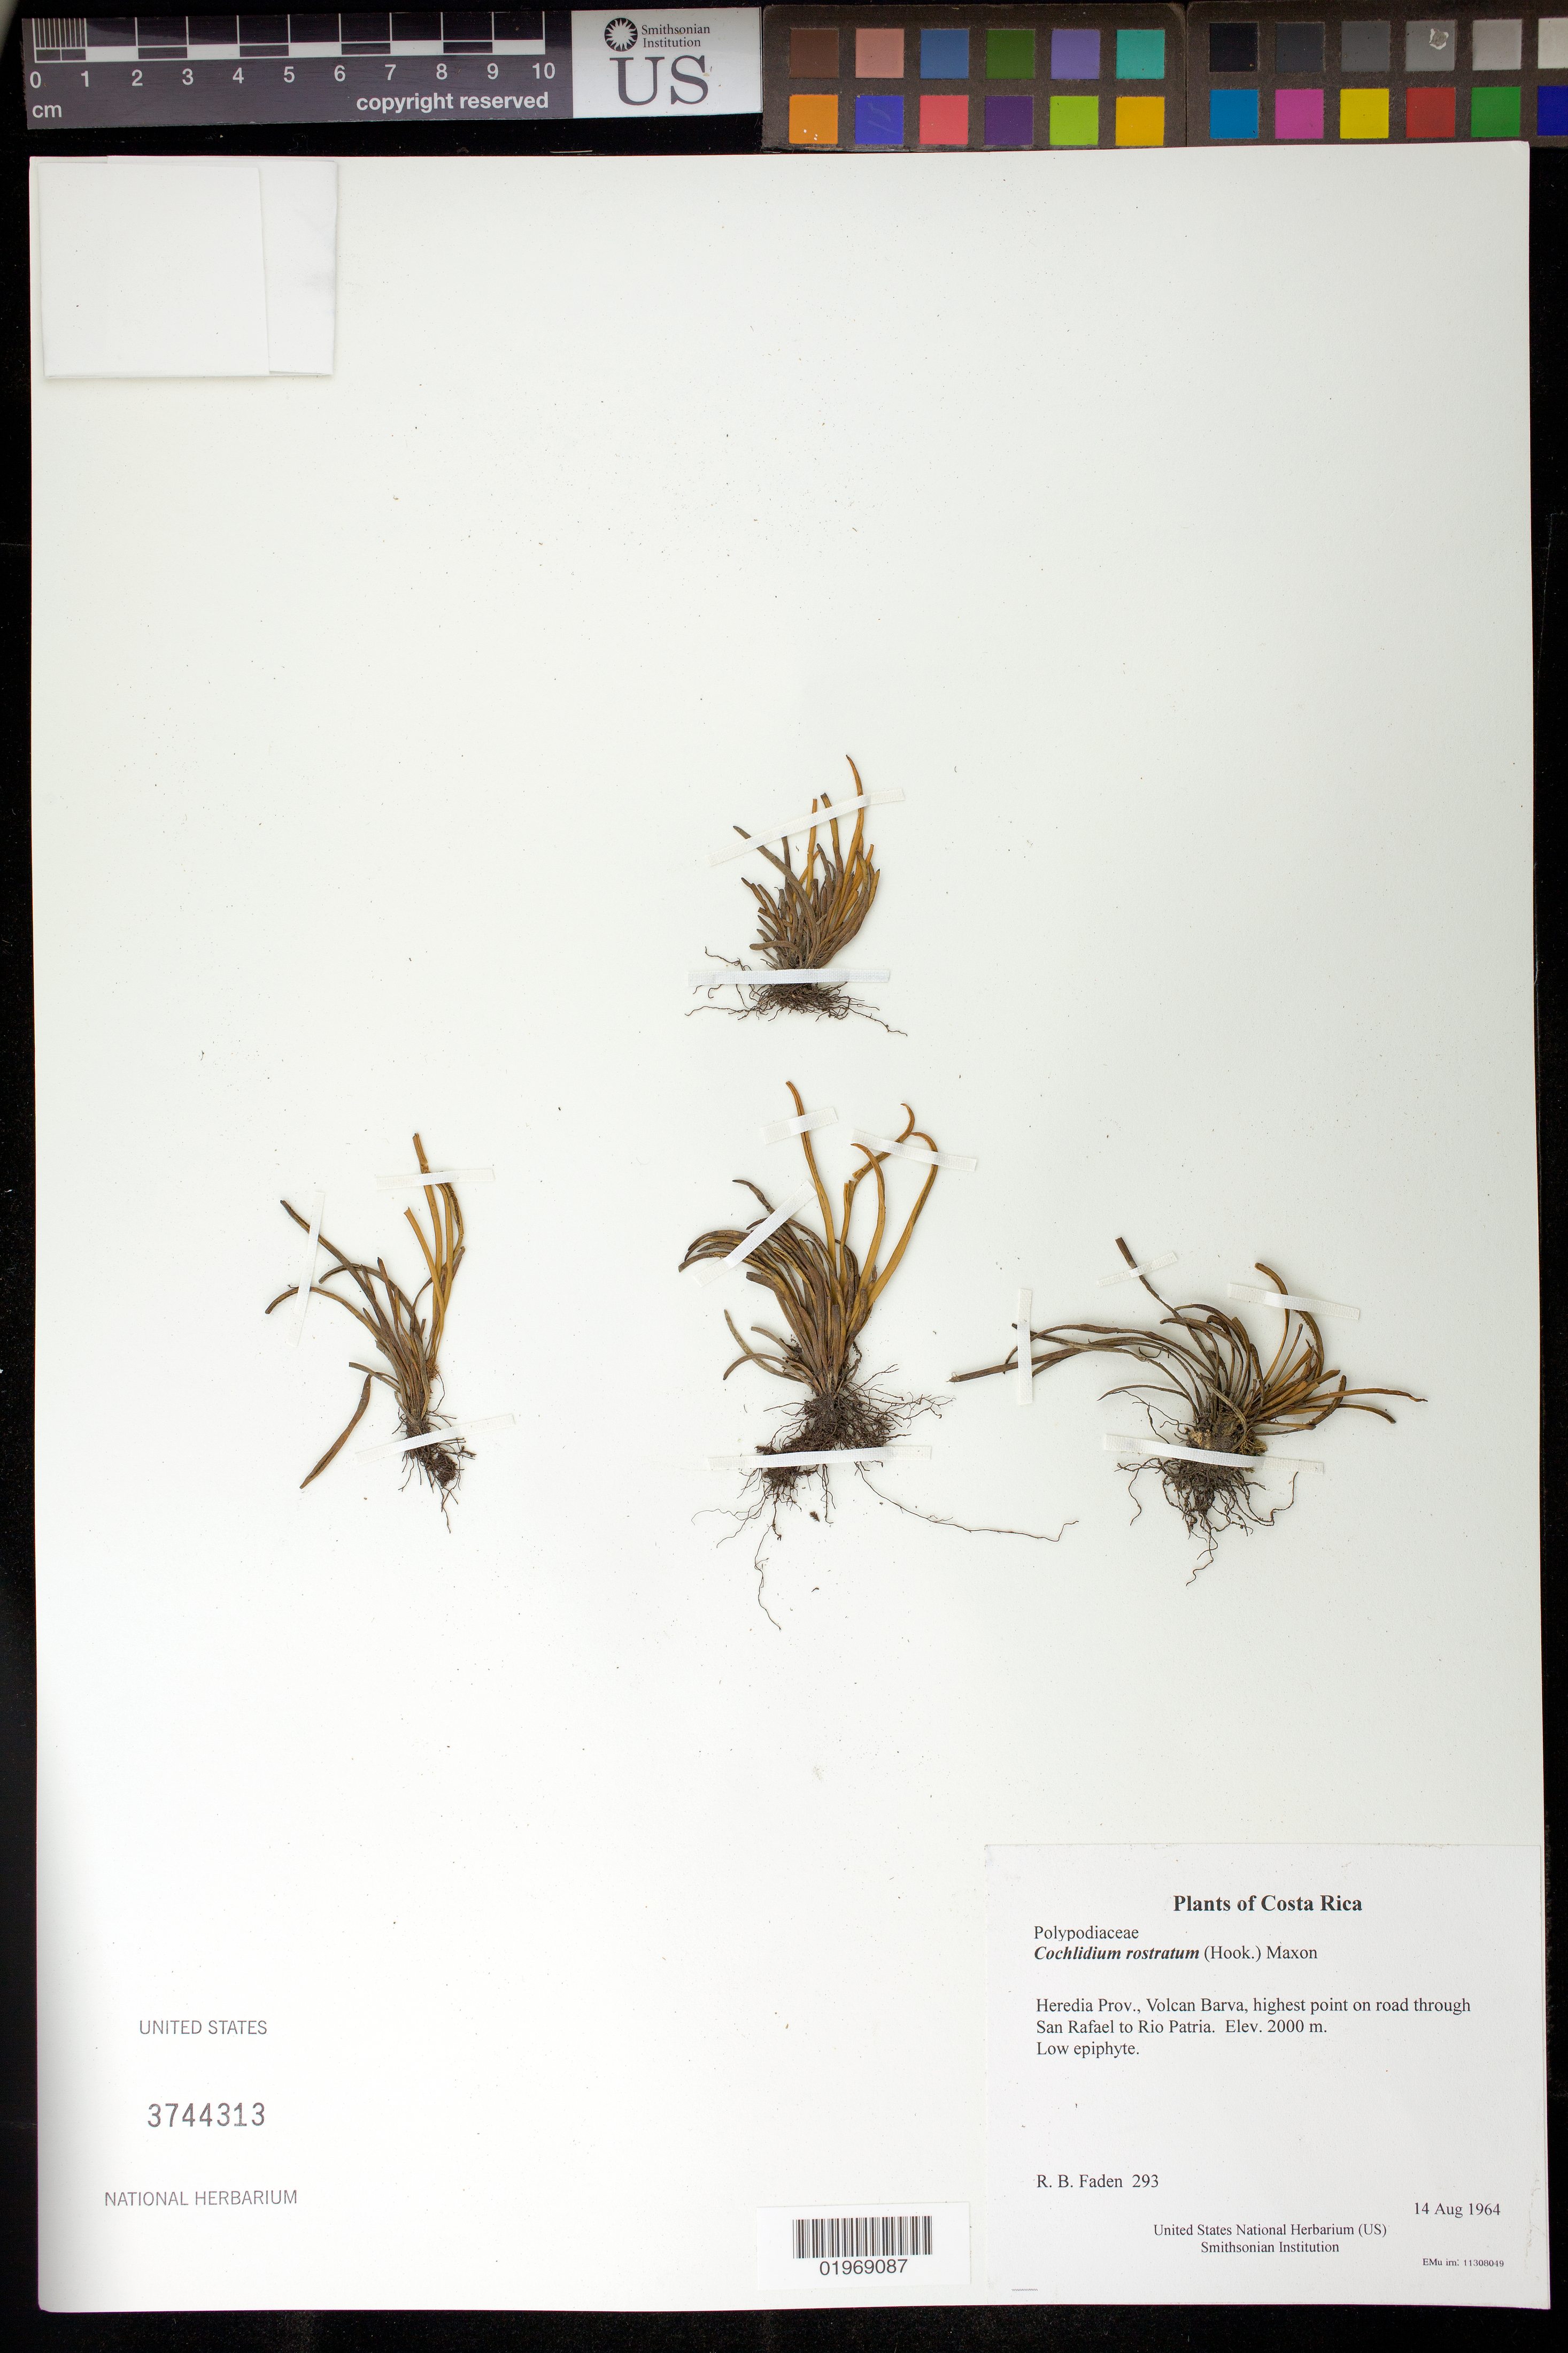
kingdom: Plantae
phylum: Tracheophyta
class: Polypodiopsida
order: Polypodiales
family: Polypodiaceae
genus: Cochlidium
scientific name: Cochlidium rostratum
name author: (Hook.) Maxon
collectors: R. B. Faden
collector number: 293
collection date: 1964-08-14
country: Costa Rica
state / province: Heredia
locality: Volcan Barva, highest point on road through San Rafael to Rio Patria.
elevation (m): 2000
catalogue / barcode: US 37443313